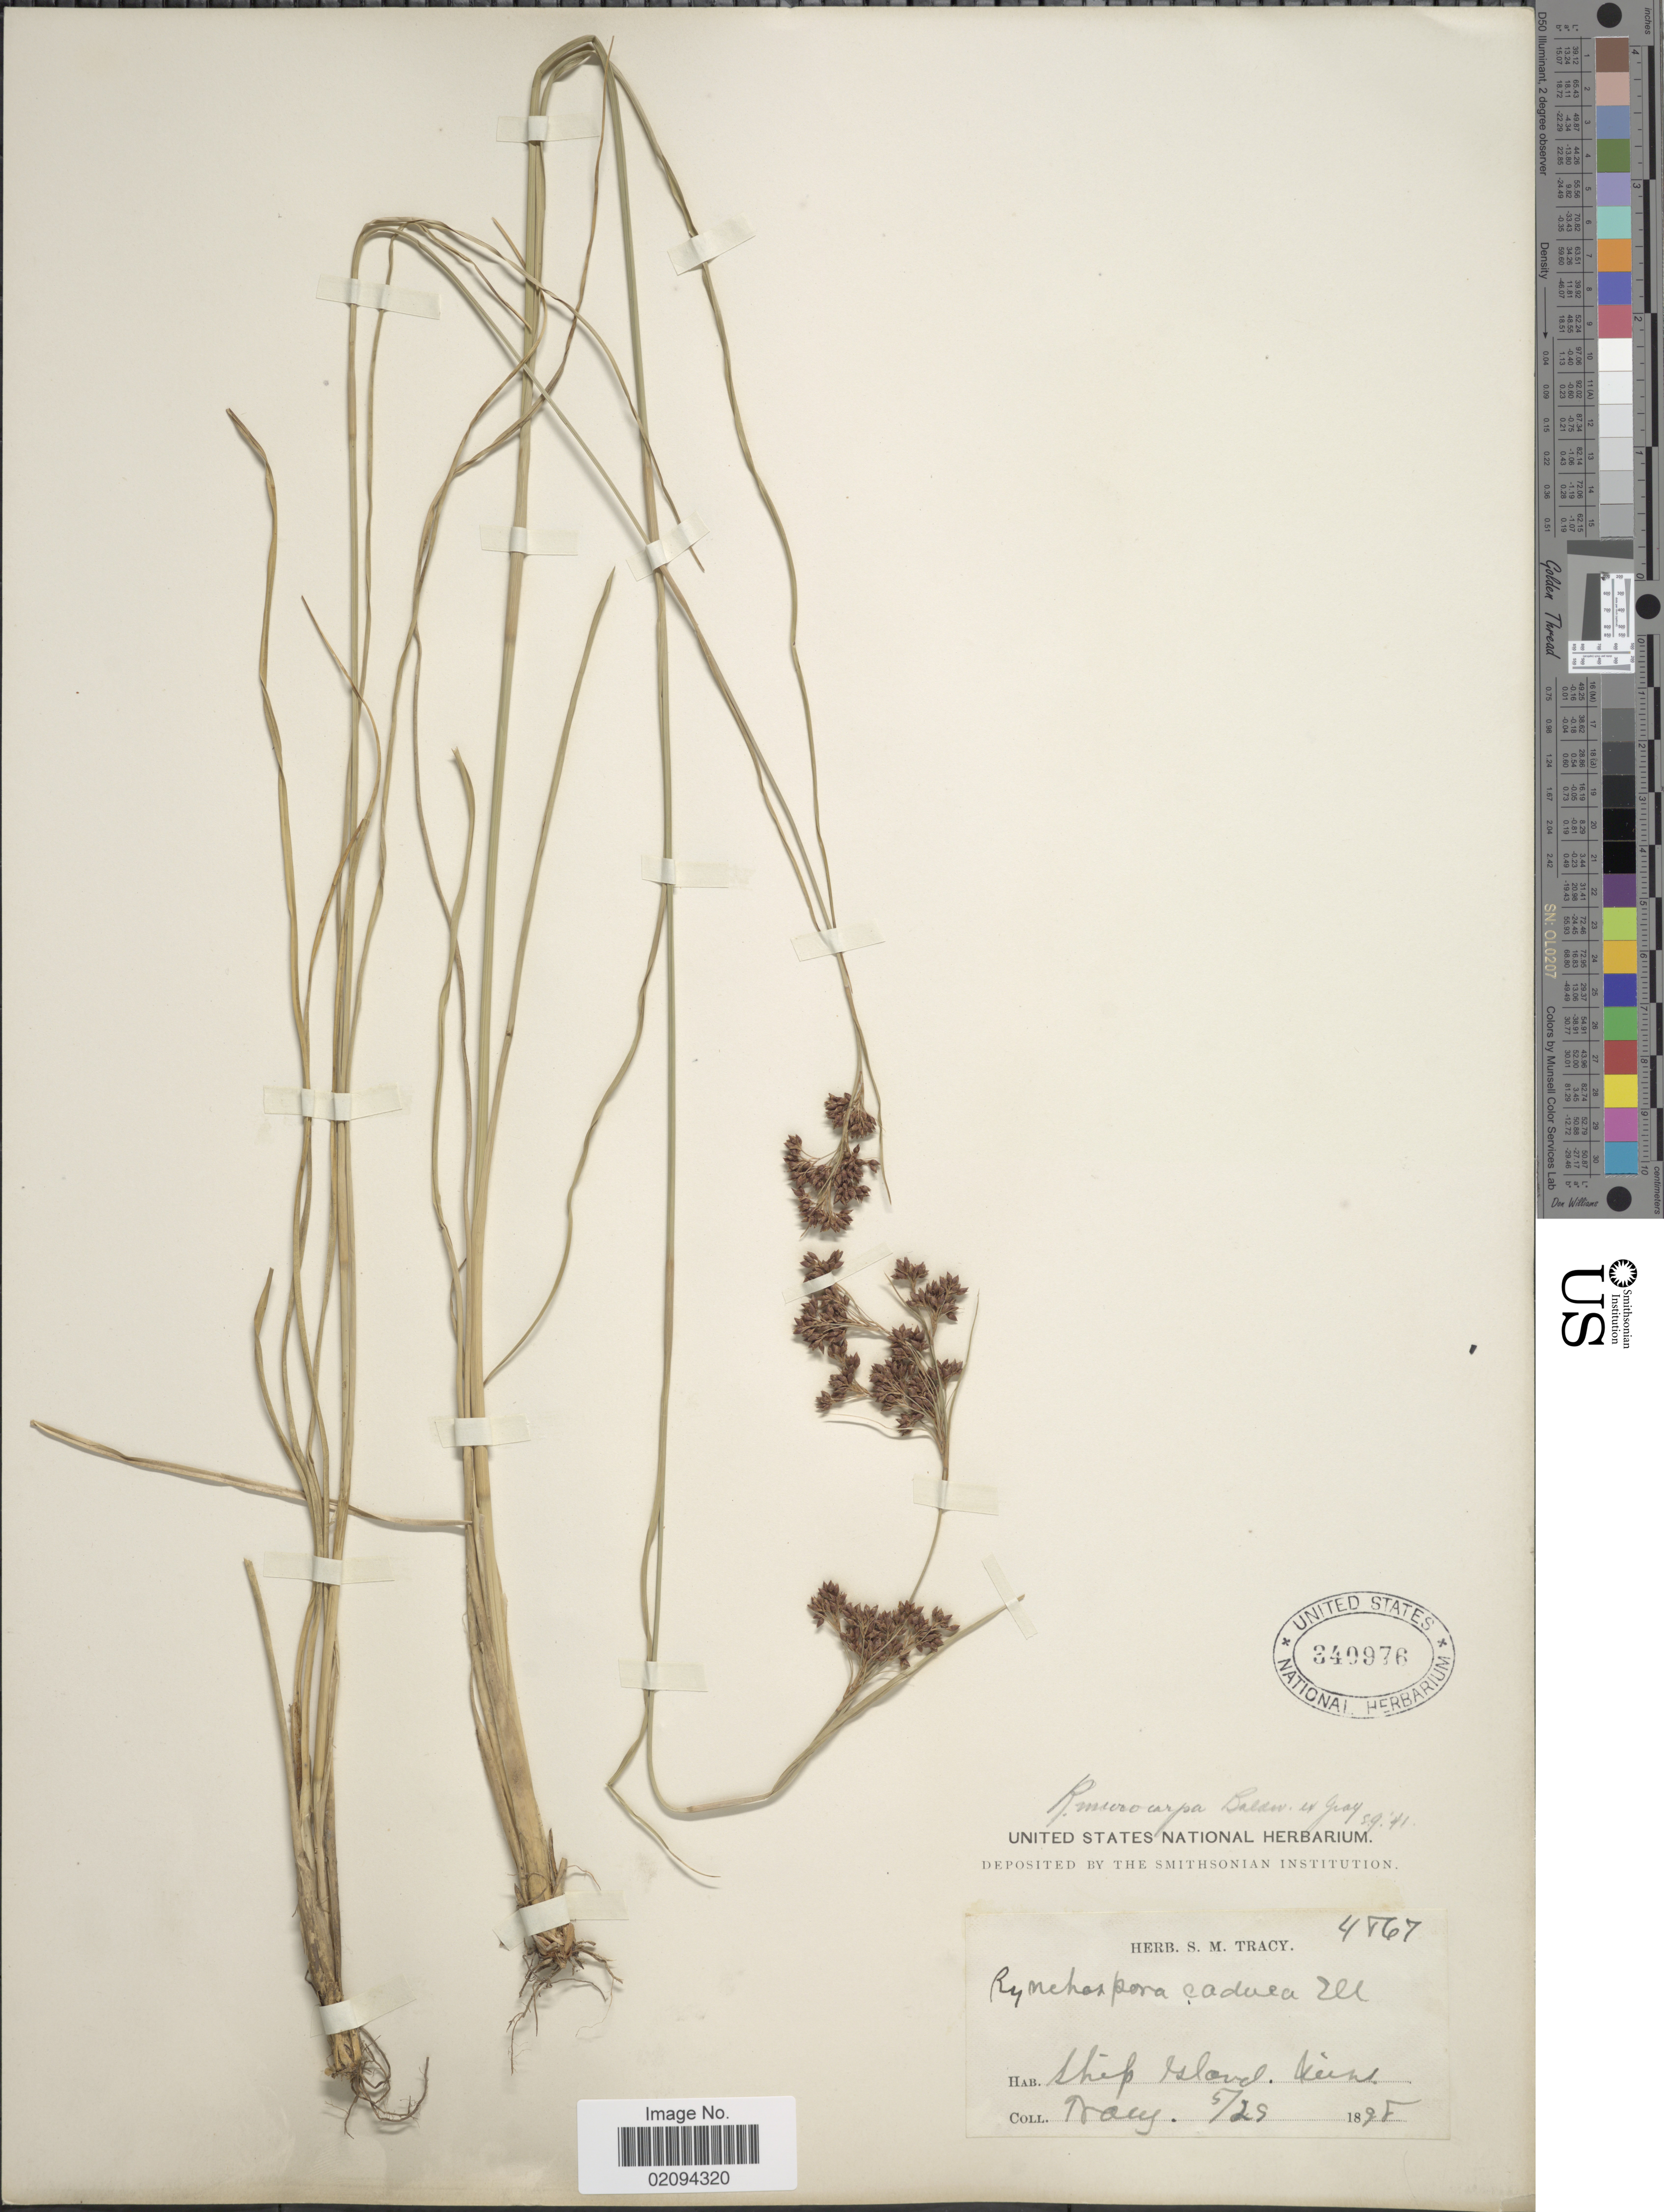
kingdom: Plantae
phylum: Tracheophyta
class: Liliopsida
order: Poales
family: Cyperaceae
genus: Rhynchospora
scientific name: Rhynchospora microcarpa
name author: Baldwin ex A. Gray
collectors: S. M. Tracy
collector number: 4867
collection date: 1898-05-29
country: United States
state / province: Mississippi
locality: Ship Island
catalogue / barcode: US 340976